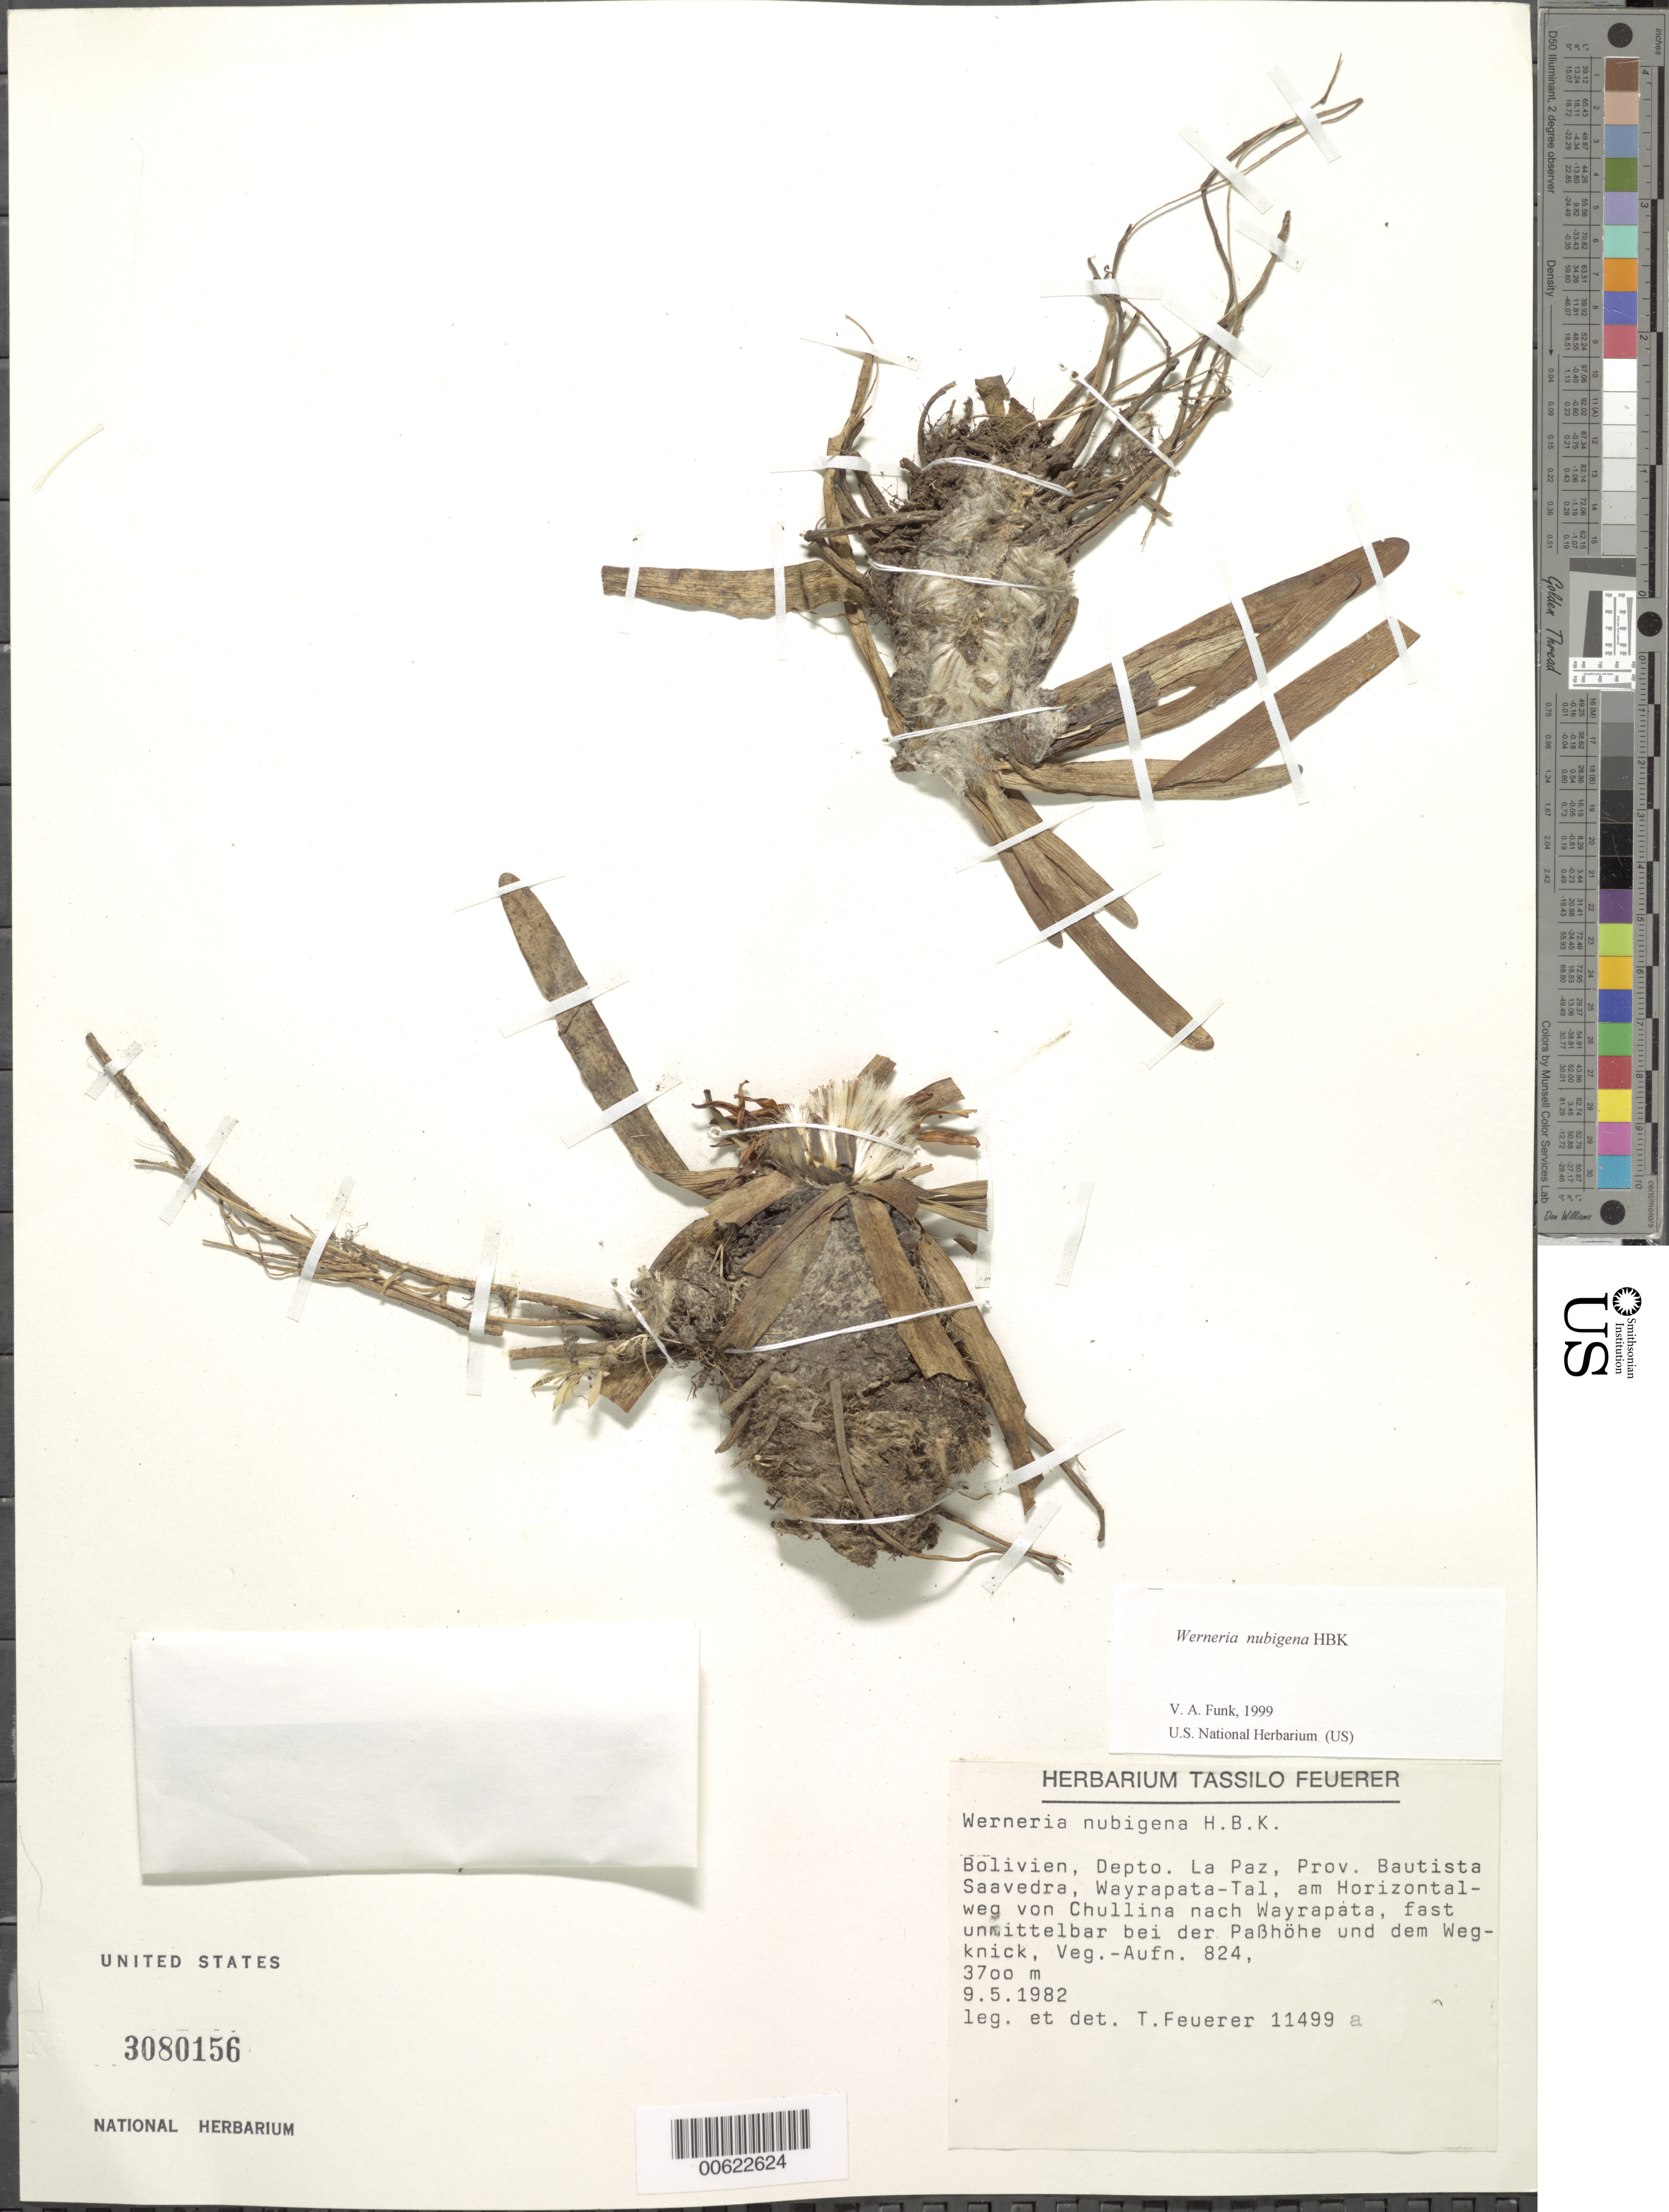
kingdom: Plantae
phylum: Tracheophyta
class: Magnoliopsida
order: Asterales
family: Asteraceae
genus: Werneria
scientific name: Werneria nubigena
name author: Kunth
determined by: Funk, Vicki A., (BOT), Smithsonian Institution - National Museum of Natural History (UNITED STATES)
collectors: T. Feuerer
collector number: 11499a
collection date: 1982-05-09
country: Bolivia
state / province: La Paz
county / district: Bautista Saavedra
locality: Wayrapata-Tal, on path from Chullina to Wayrapata, near the pass around the bend [these are coords for PROV, not locality]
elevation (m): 3700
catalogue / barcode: US 3080156